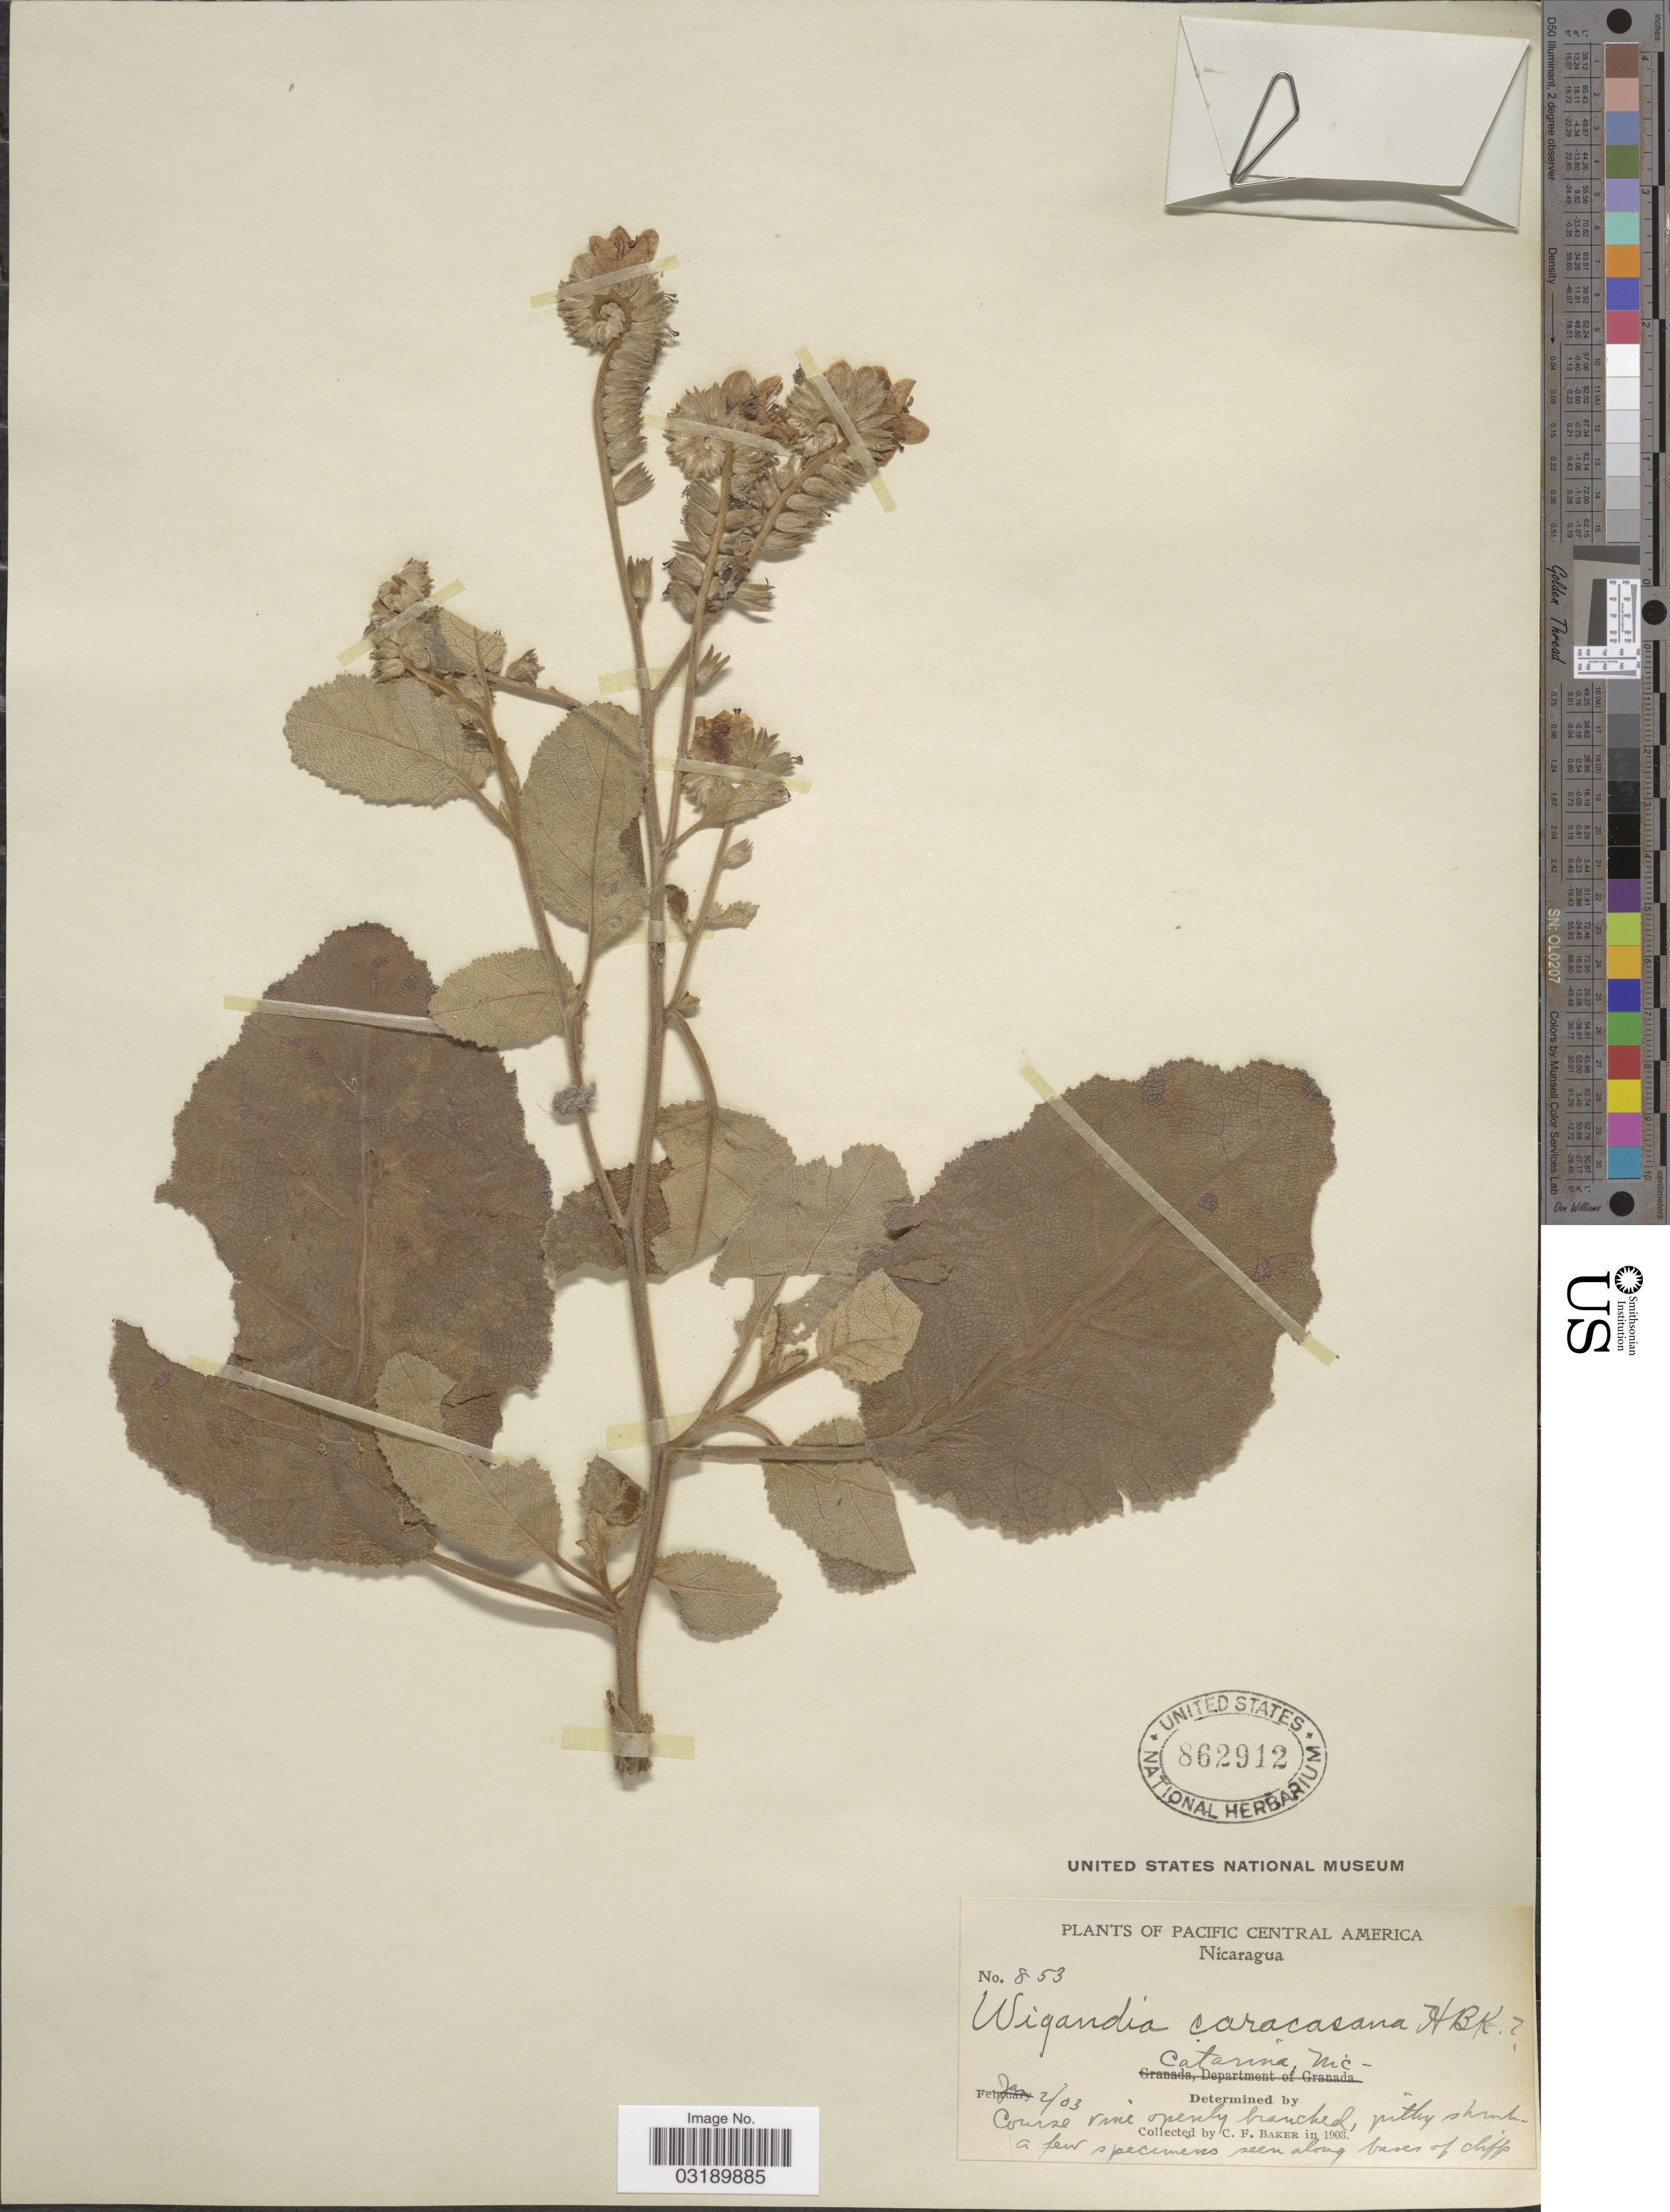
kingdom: Plantae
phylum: Tracheophyta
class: Magnoliopsida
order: Boraginales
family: Namaceae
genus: Wigandia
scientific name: Wigandia caracasana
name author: Kunth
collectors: C. F. Baker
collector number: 853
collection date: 1903-01-02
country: Nicaragua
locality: Pacific Central America. Catarina, Nic.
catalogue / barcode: US 862912